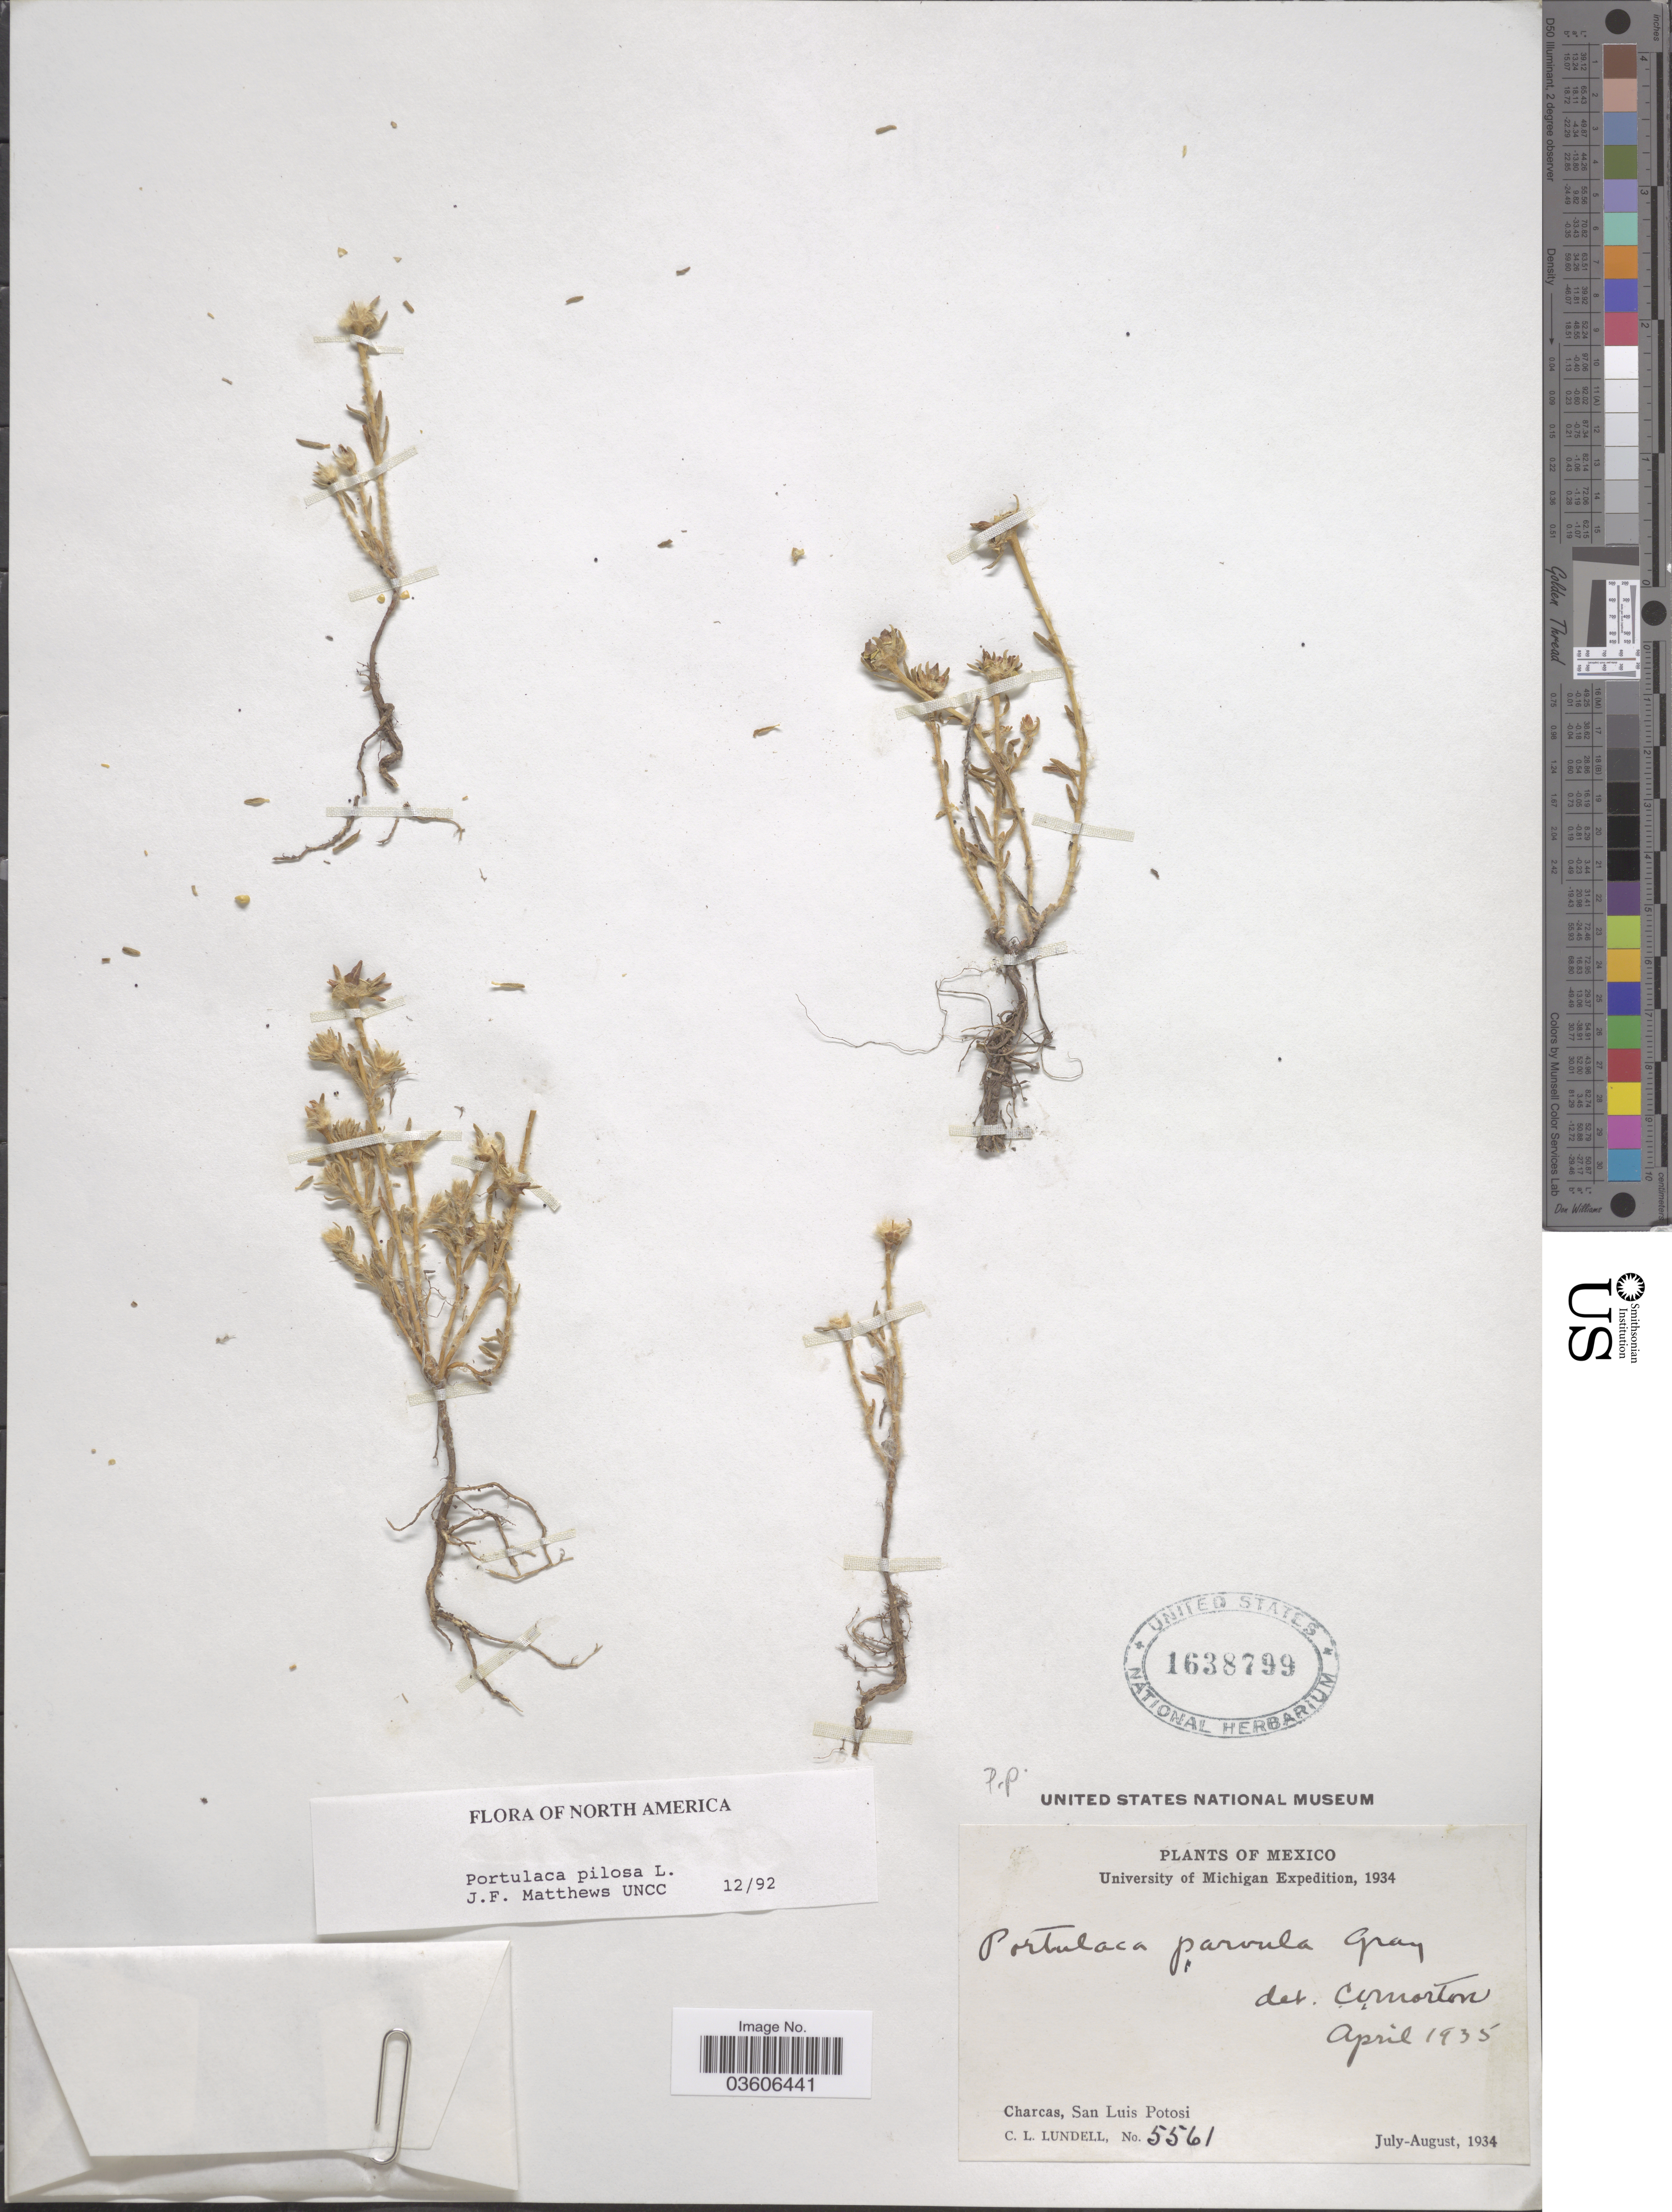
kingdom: Plantae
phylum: Tracheophyta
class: Magnoliopsida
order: Caryophyllales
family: Portulacaceae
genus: Portulaca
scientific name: Portulaca pilosa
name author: L.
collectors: C. L. Lundell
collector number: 5561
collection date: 1934-07/1934-08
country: Mexico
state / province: San Luis Potosí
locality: Charcas.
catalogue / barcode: US 1638799